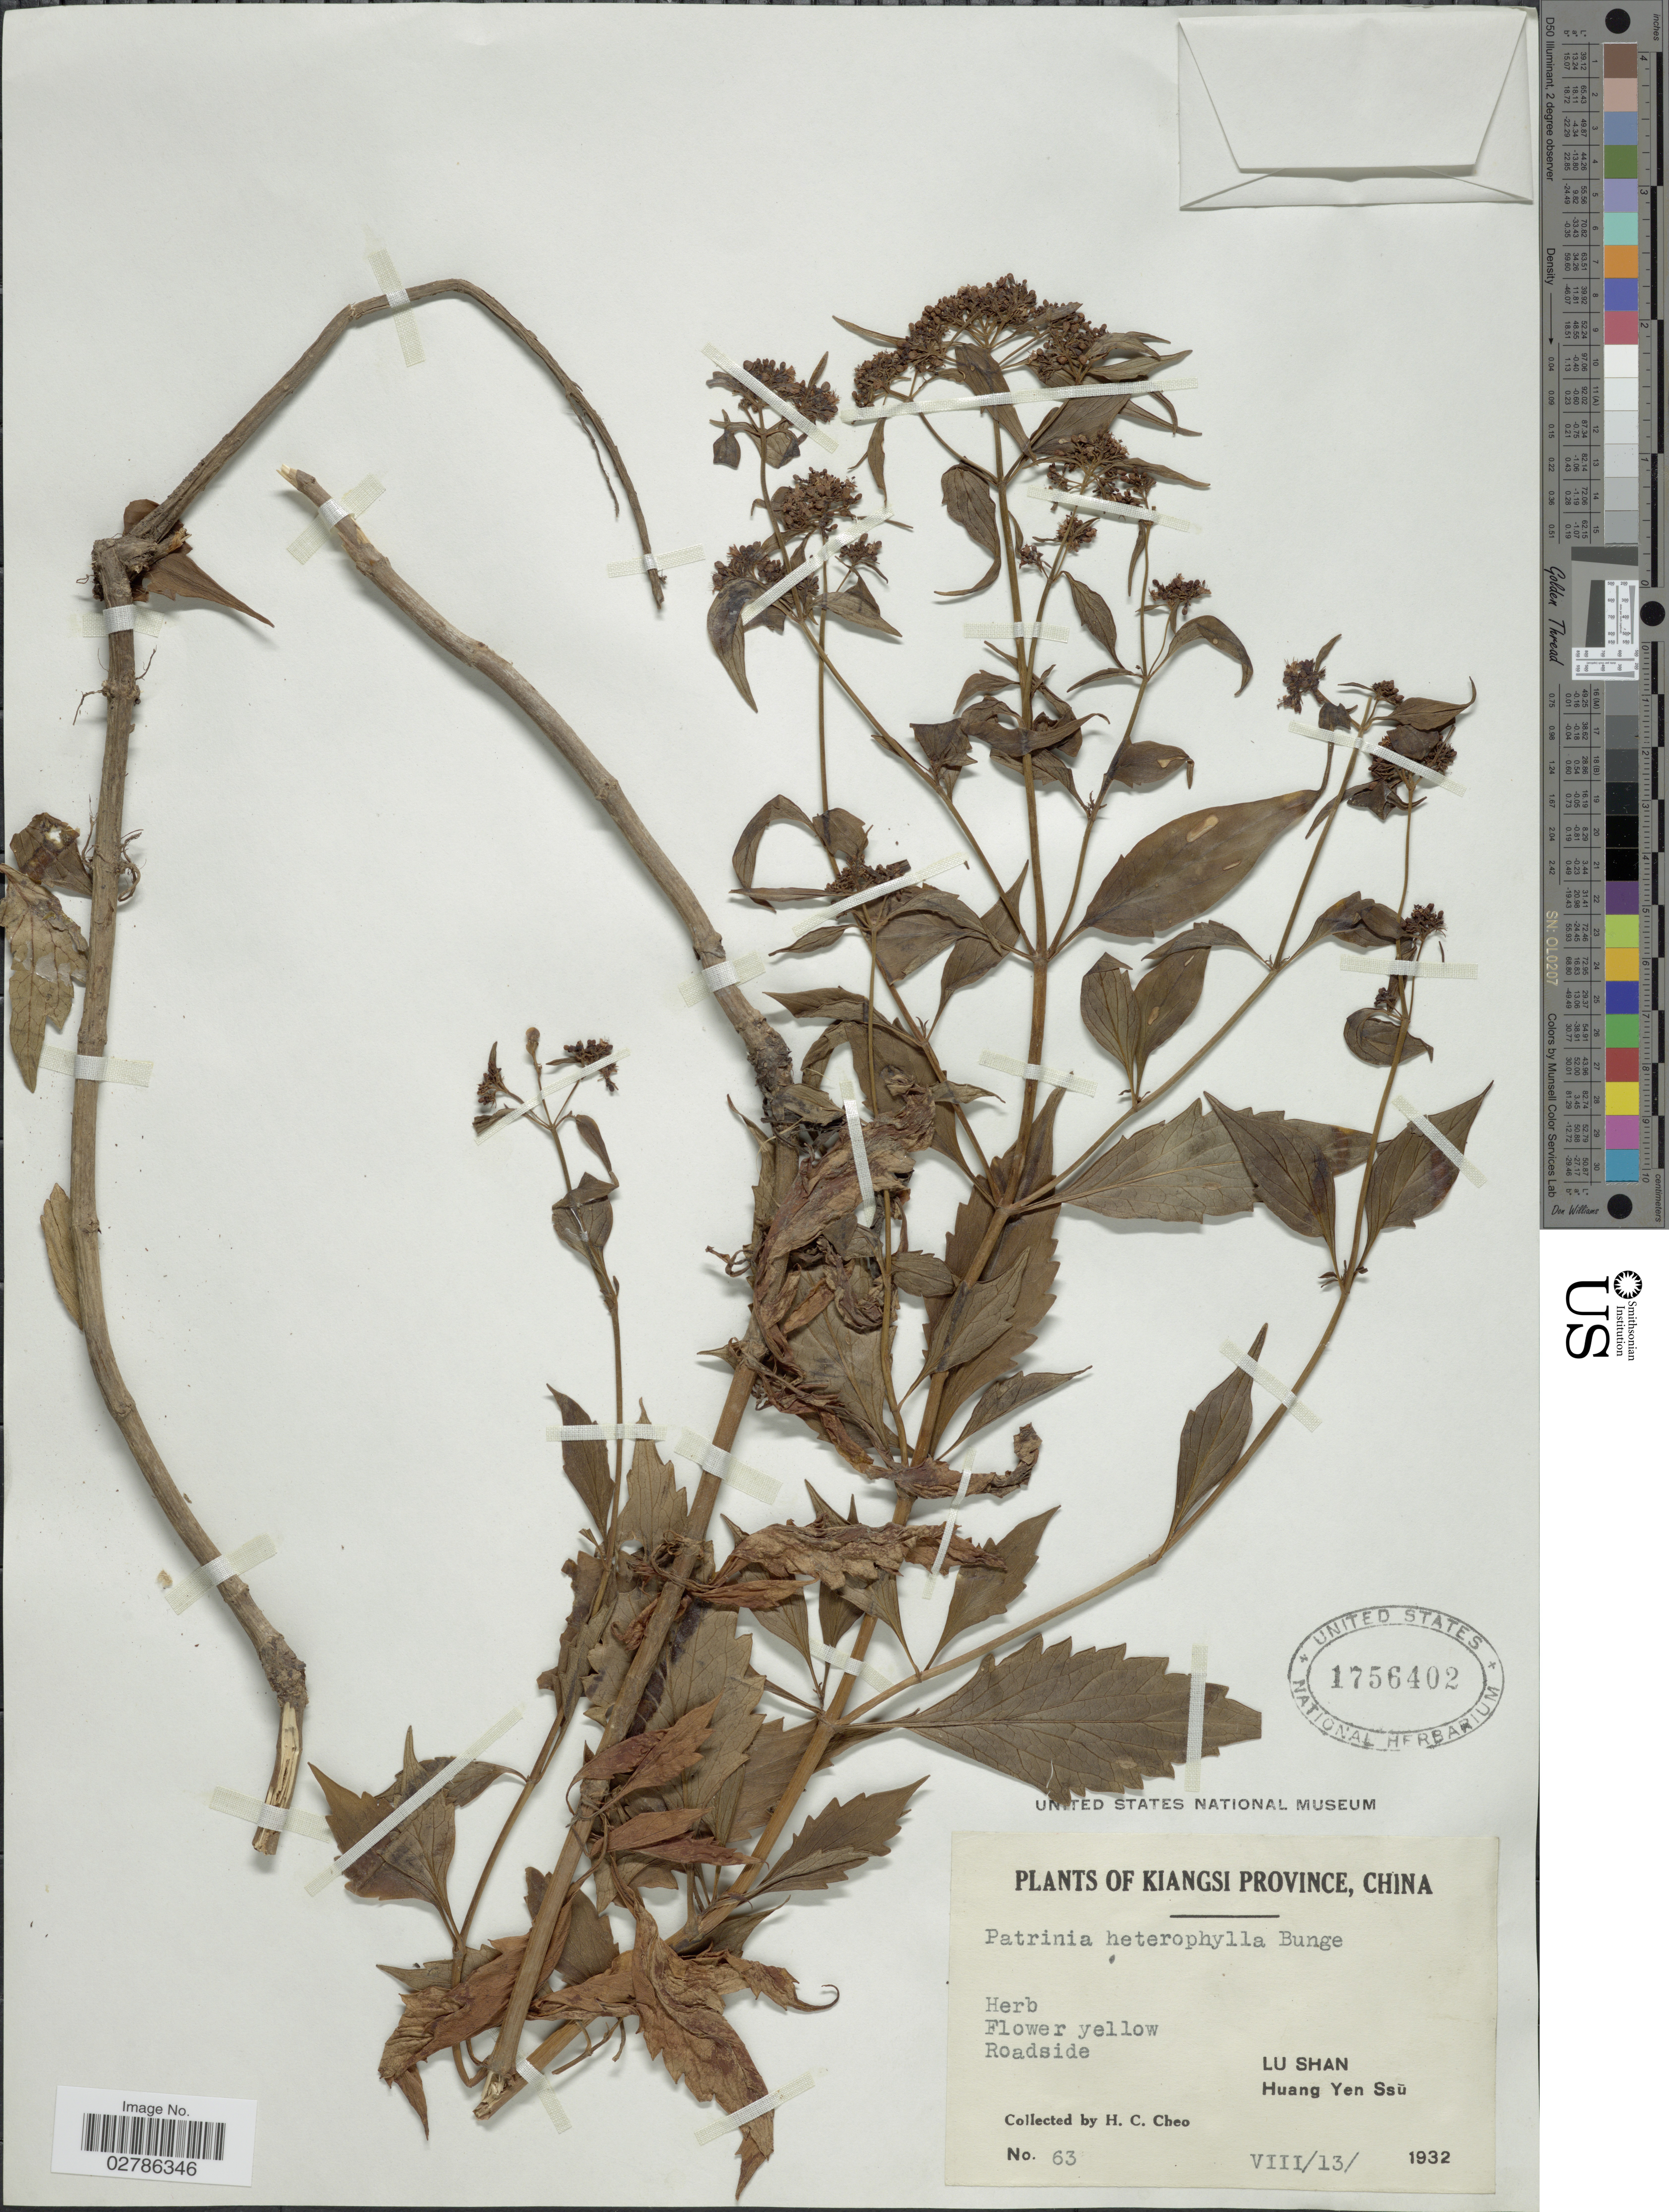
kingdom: Plantae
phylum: Tracheophyta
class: Magnoliopsida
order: Dipsacales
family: Caprifoliaceae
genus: Patrinia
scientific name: Patrinia heterophylla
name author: Bunge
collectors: H. Cheo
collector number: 63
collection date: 1932-08-13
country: China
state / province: Jiangxi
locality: Kiangsi Province, Roadside, Lu Shan, Huang Yen Ssu.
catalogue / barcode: US 1756402